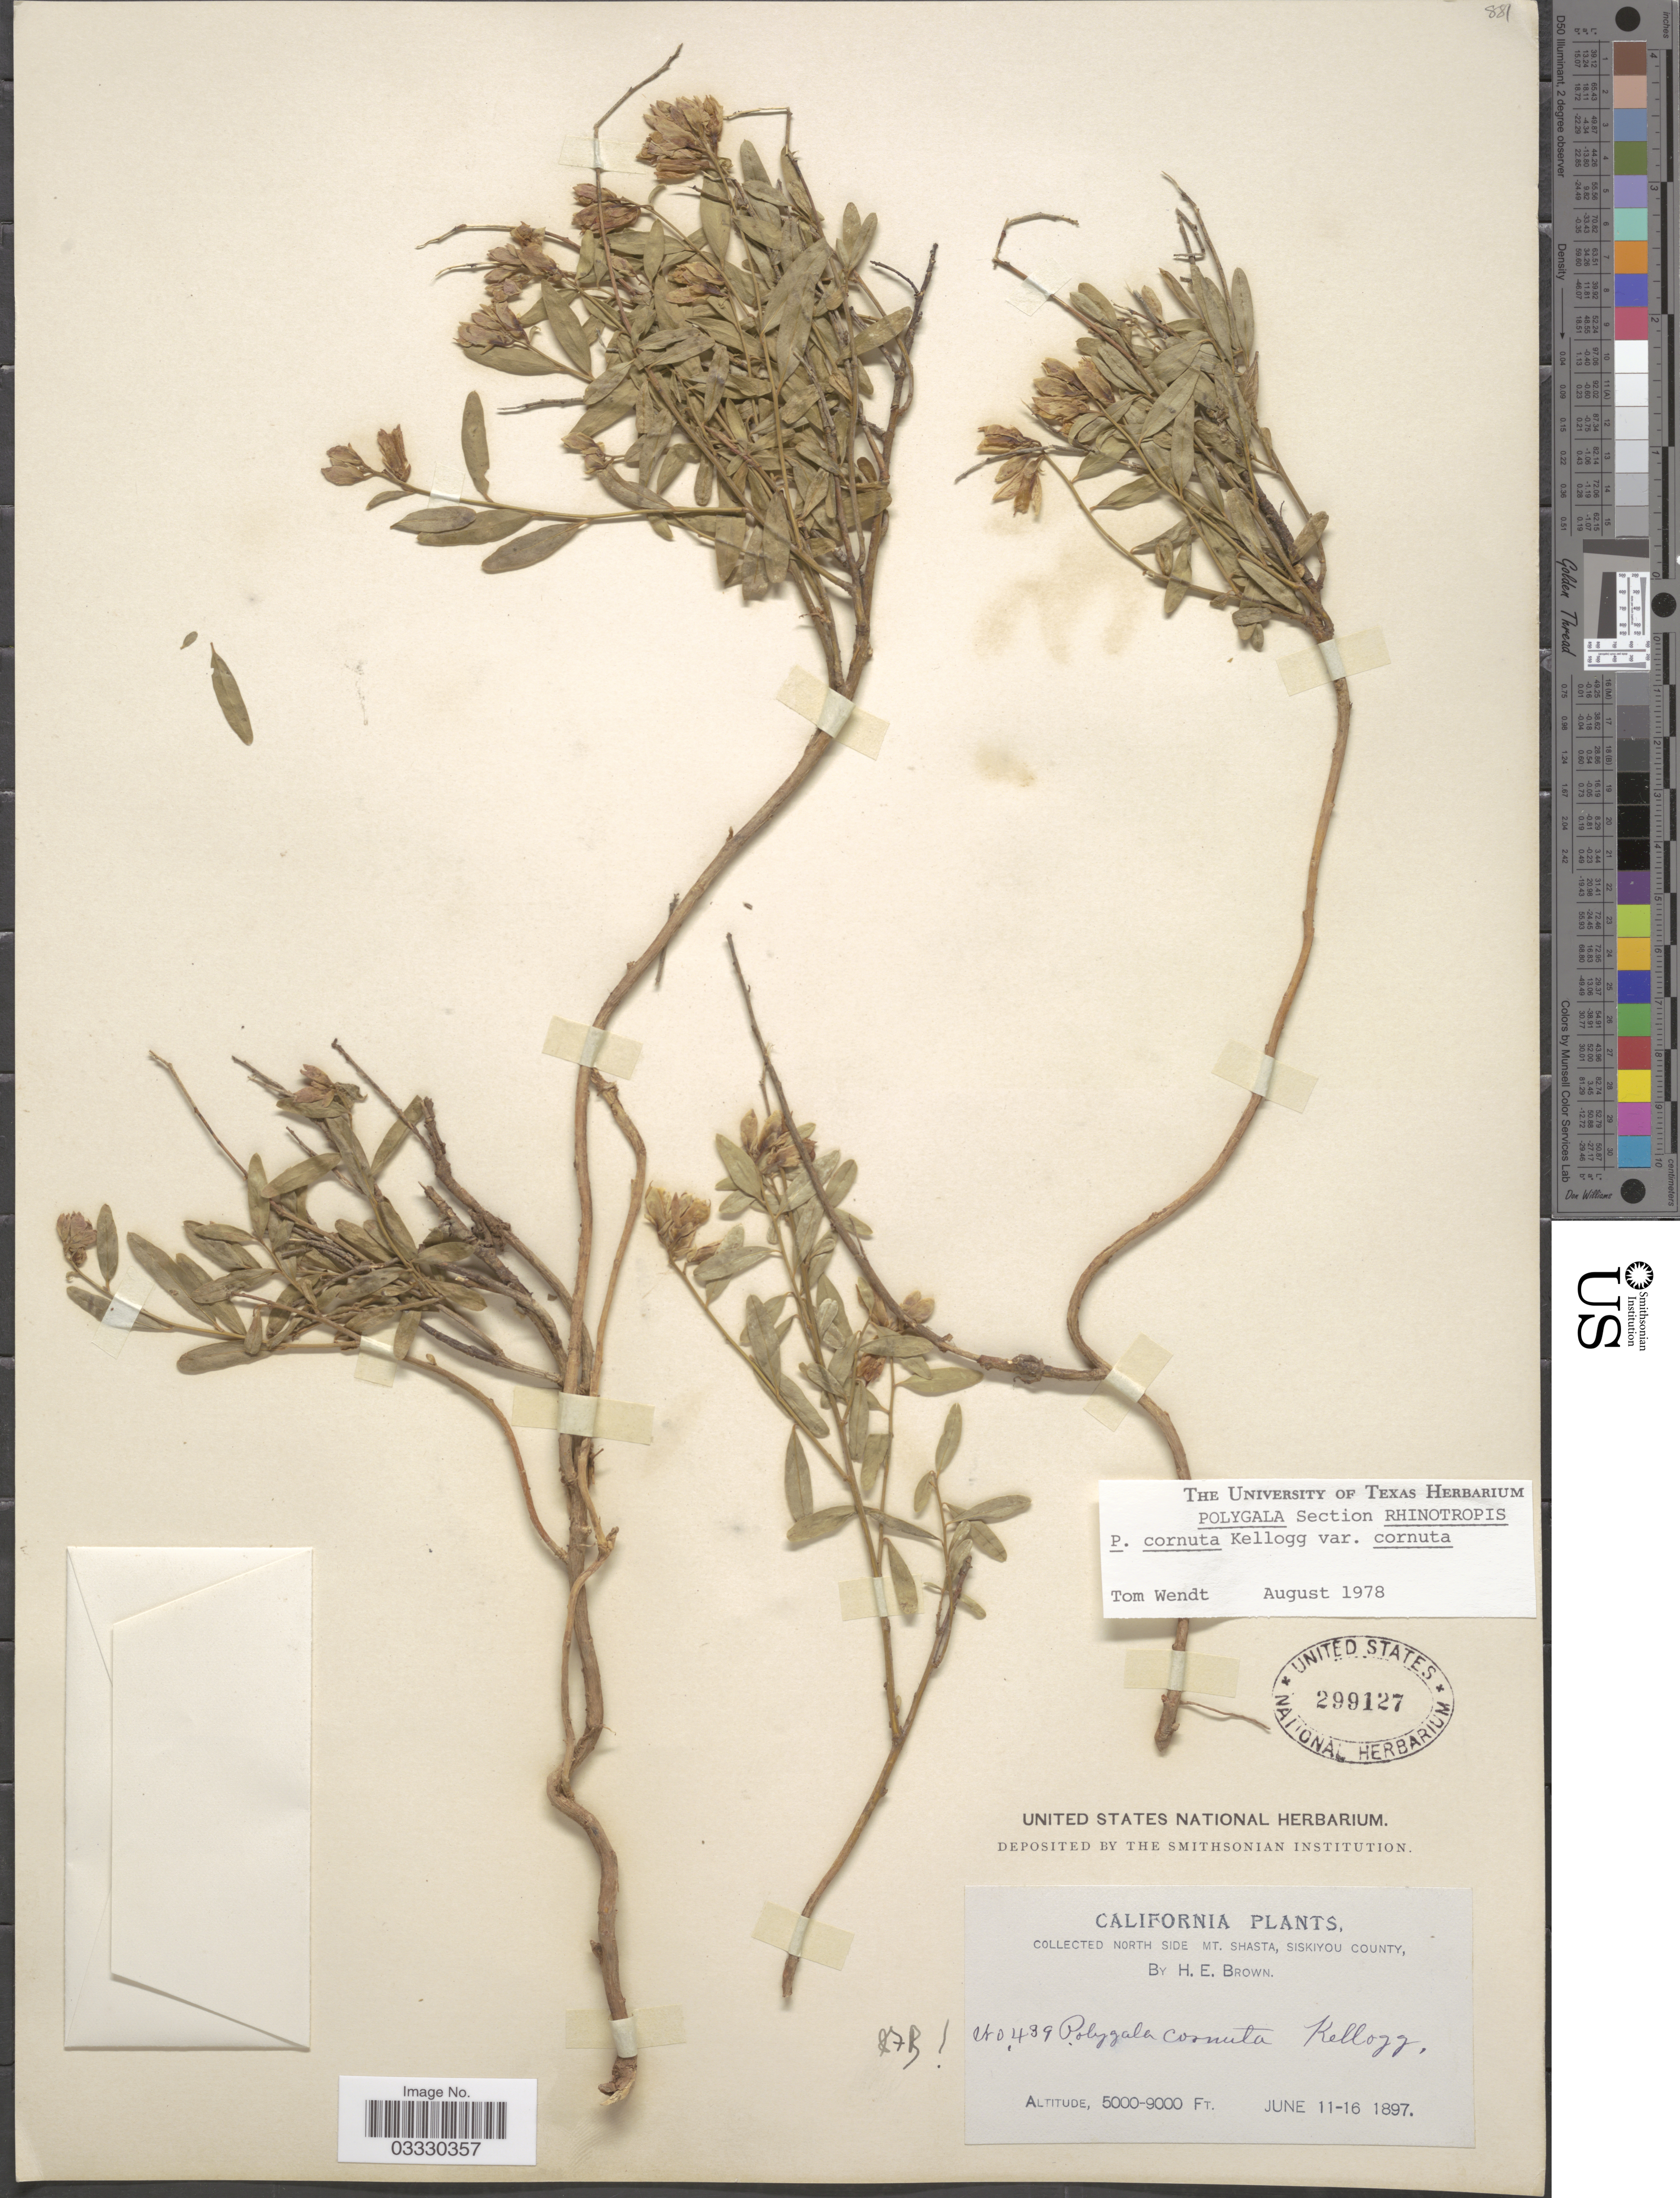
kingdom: Plantae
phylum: Tracheophyta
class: Magnoliopsida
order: Fabales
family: Polygalaceae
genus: Rhinotropis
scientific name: Rhinotropis cornuta var. cornuta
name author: (Kellogg) J.R. Abbott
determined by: Strong, Mark T., (BOT), Smithsonian Institution - National Museum of Natural History (UNITED STATES)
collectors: H. E. Brown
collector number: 439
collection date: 1897-06-11/1897-06-16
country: United States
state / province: California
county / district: Siskiyou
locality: North side Mt.. Shasta, Siskiyou County.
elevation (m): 1524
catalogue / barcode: US 299127